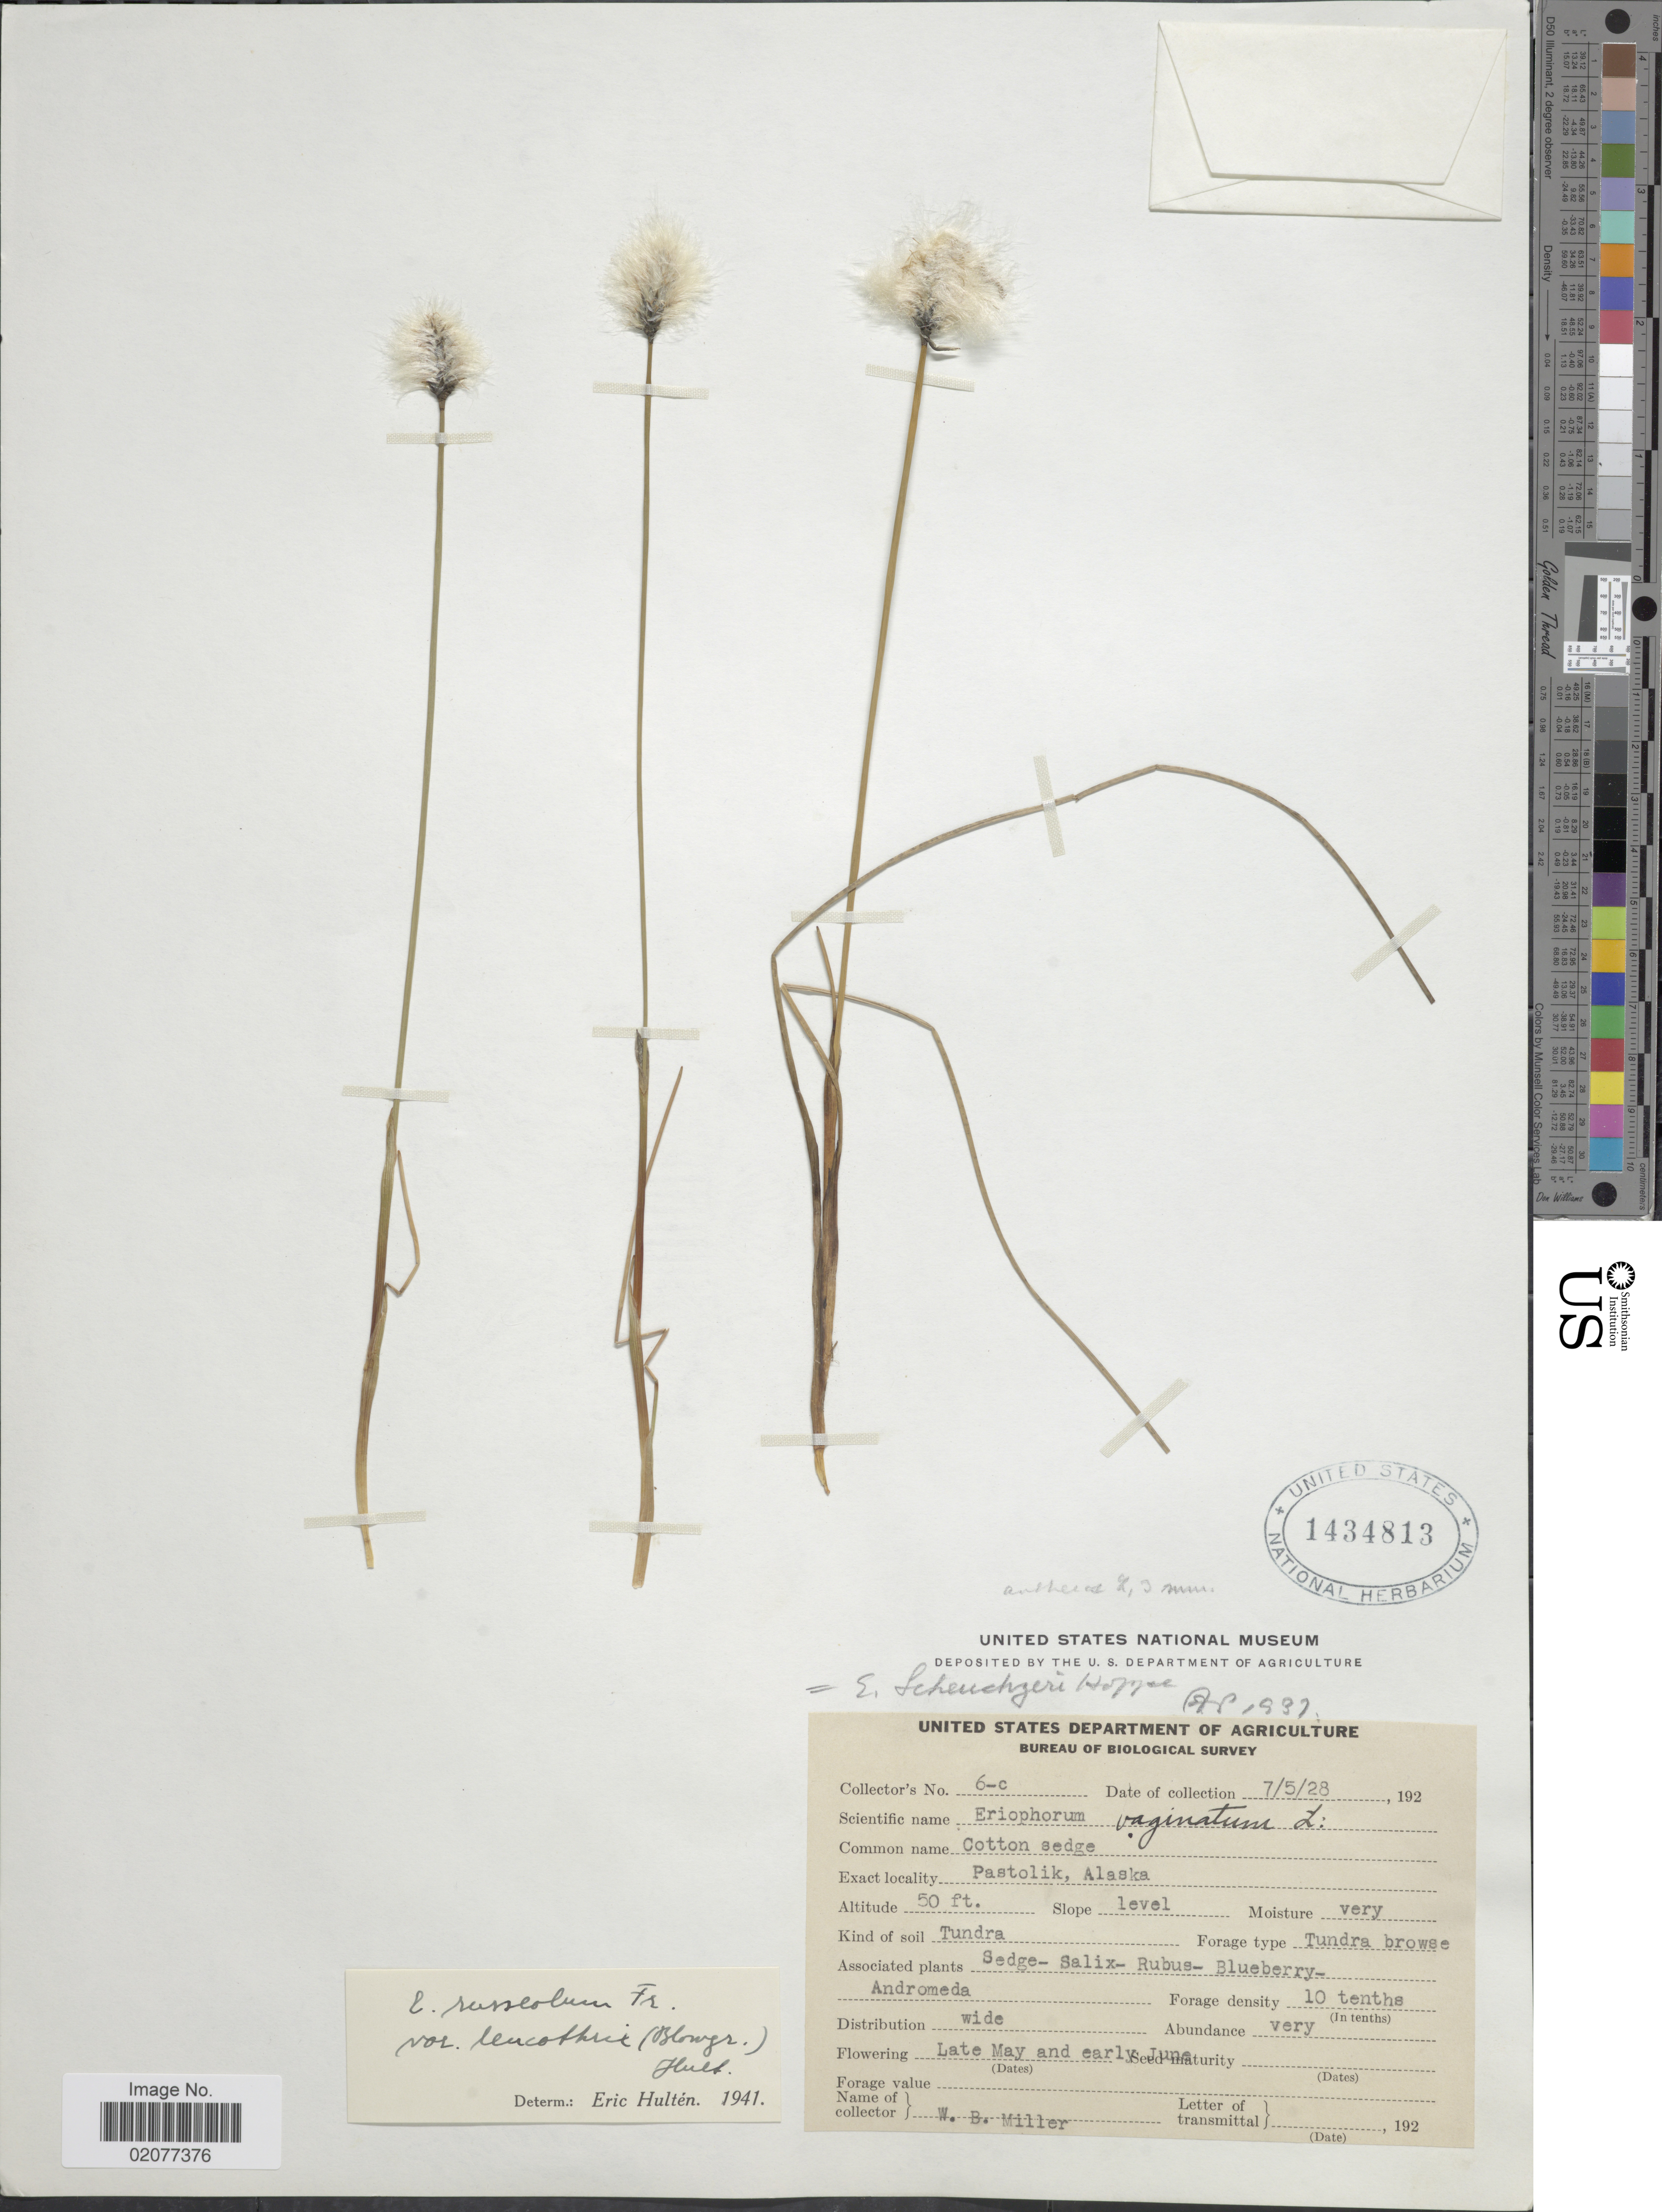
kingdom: Plantae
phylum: Tracheophyta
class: Liliopsida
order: Poales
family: Cyperaceae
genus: Eriophorum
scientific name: Eriophorum chamissonis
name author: C.A. Mey.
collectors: W. Miller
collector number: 6-c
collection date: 1928-07-05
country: United States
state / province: Alaska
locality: Pastolik, Alaska.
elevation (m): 15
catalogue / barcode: US 1434813